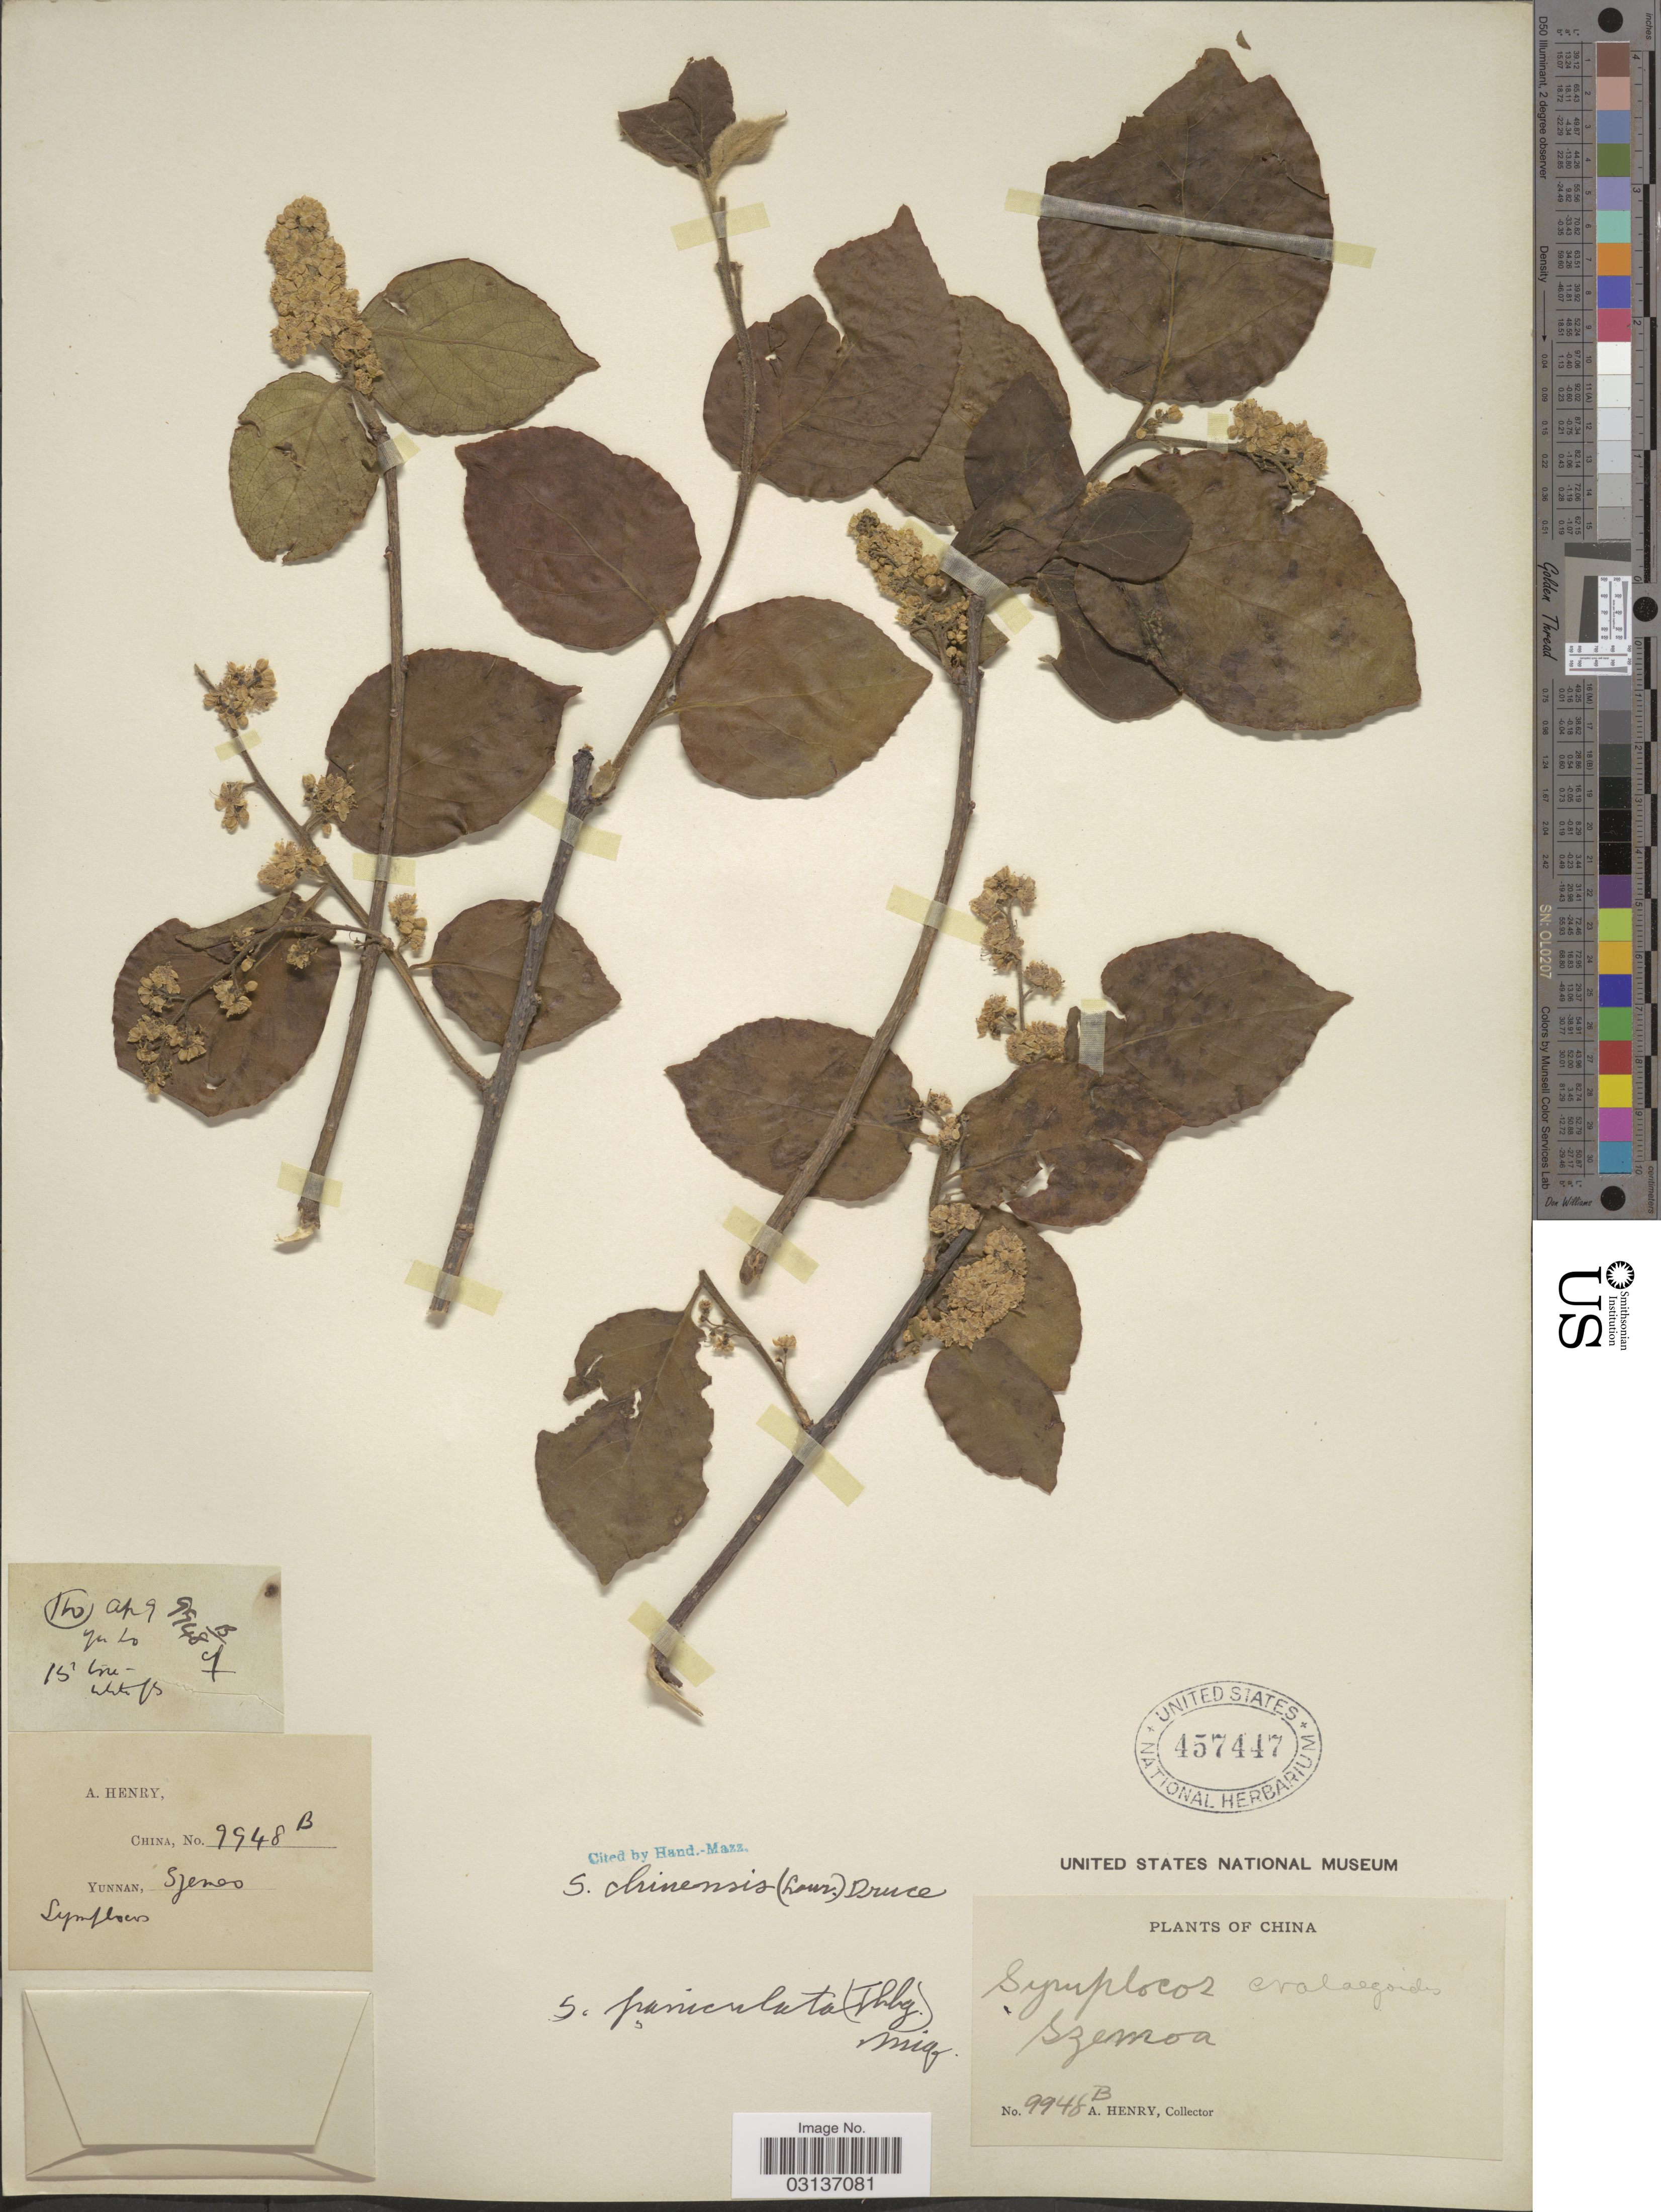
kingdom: Plantae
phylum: Tracheophyta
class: Magnoliopsida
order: Ericales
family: Symplocaceae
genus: Symplocos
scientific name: Symplocos paniculata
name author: Miq.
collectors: A. Henry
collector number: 9948 B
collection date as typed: Transcribed d/m/y: /4/9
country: China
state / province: Yunnan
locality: Szemoa.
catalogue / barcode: US 457447